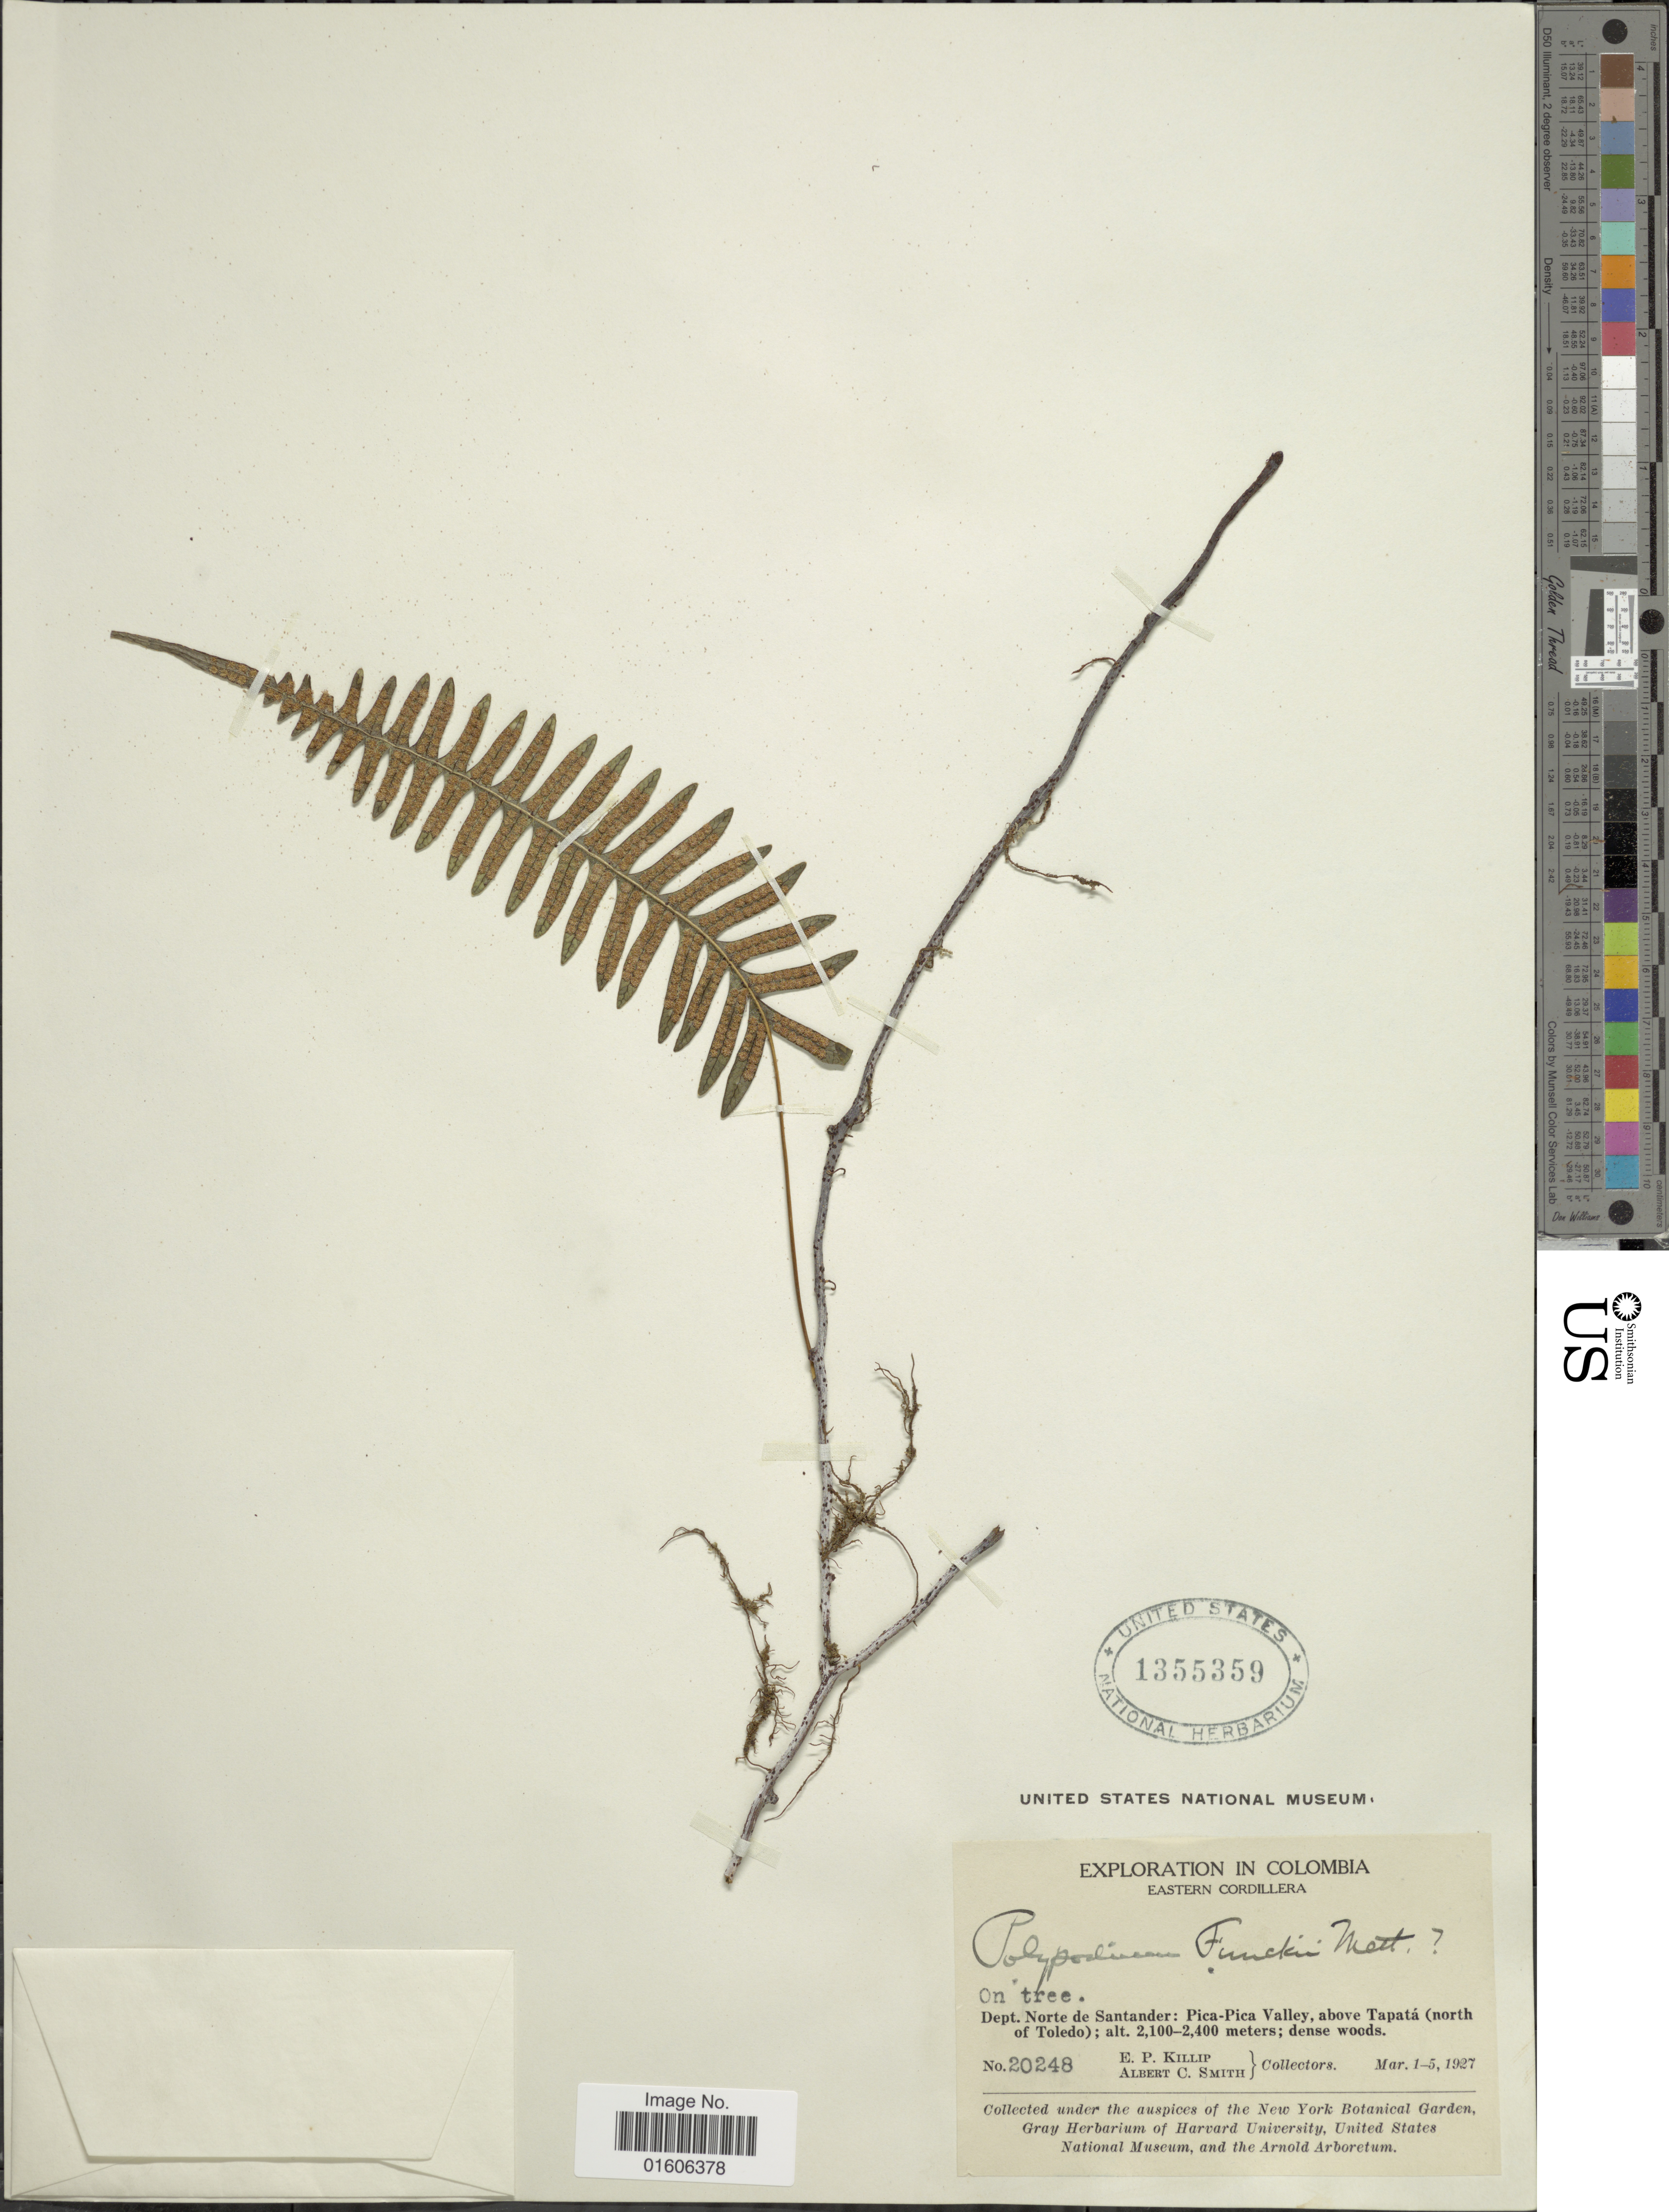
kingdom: Plantae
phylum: Tracheophyta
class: Polypodiopsida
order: Polypodiales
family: Polypodiaceae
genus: Serpocaulon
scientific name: Serpocaulon funckii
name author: (Mett.) A.R. Sm.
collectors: E. P. Killip & A. C. Smith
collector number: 20248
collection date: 1927-03-01/1927-03-05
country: Colombia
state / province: Norte de Santander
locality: Eastern Cordillera. Dept. Norte de Santander: Pica-Pica Valley, above Tapatá (north of Toledo).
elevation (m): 2100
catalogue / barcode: US 1355359